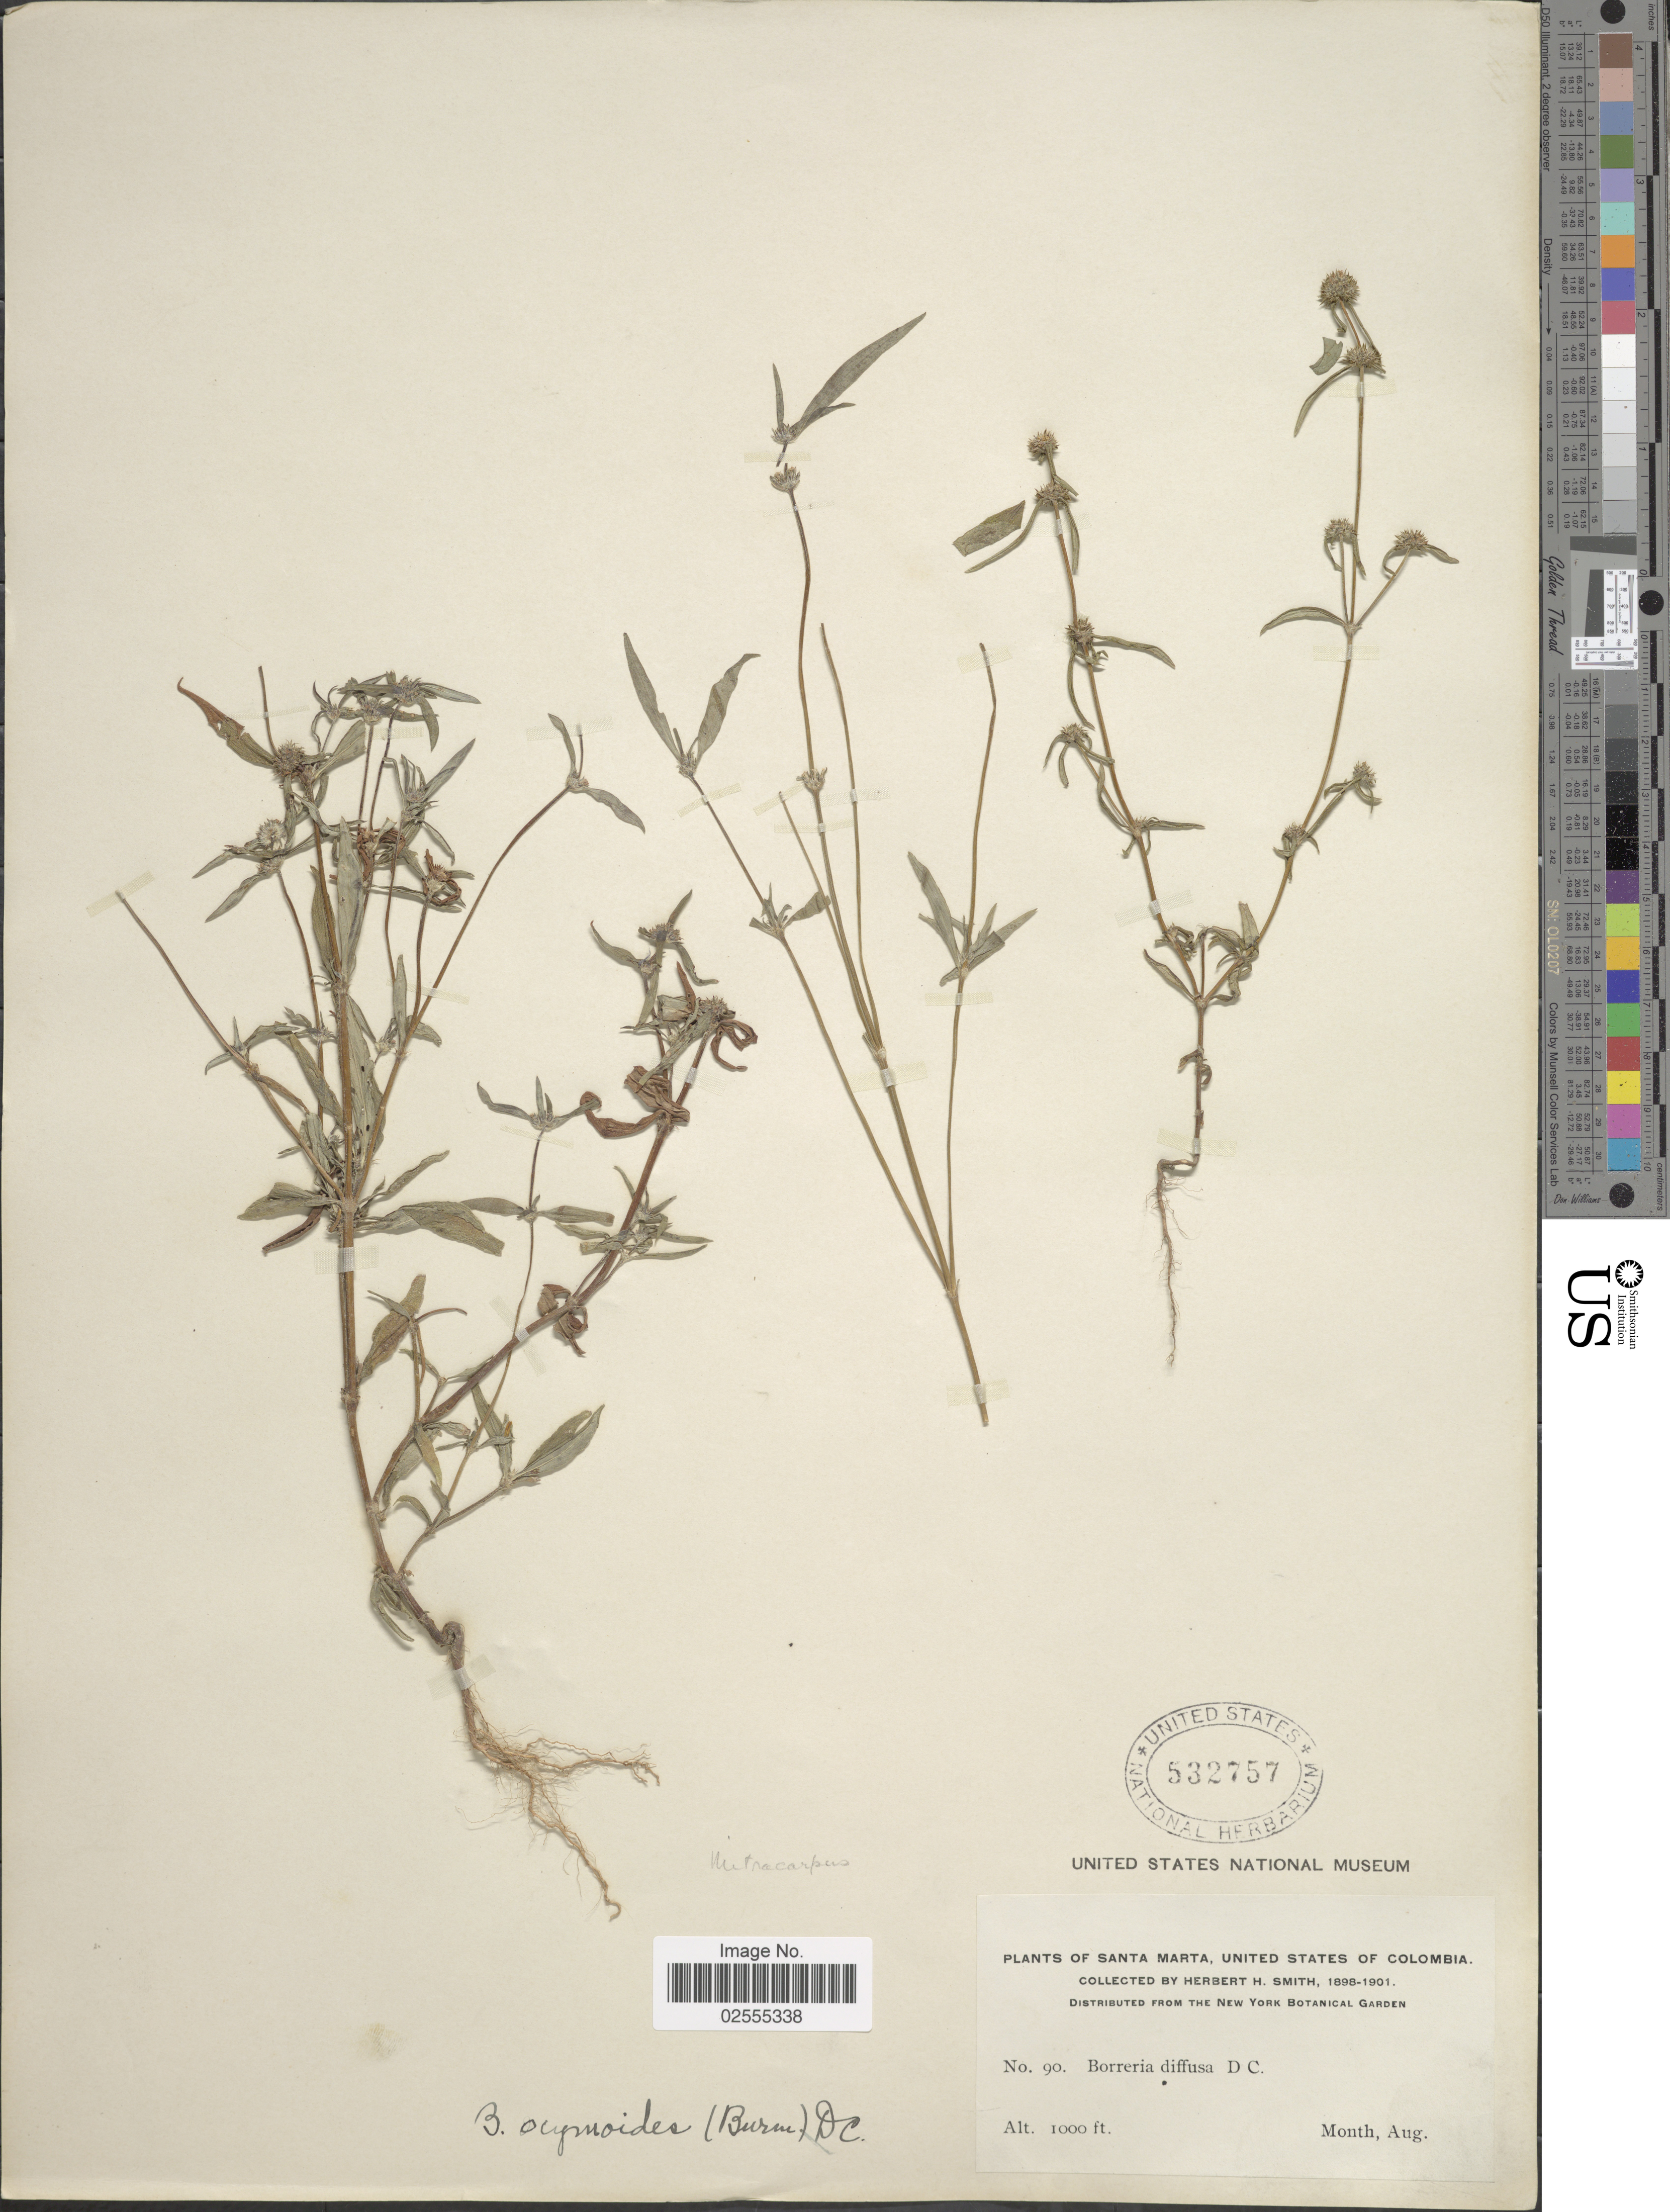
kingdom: Plantae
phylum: Tracheophyta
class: Magnoliopsida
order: Gentianales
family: Rubiaceae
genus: Mitracarpus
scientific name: Mitracarpus sp.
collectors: Herbert H. Smith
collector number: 90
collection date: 1898-08/1901-08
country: Colombia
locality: Santa Marta, United States of Columbia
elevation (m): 305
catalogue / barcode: US 532757